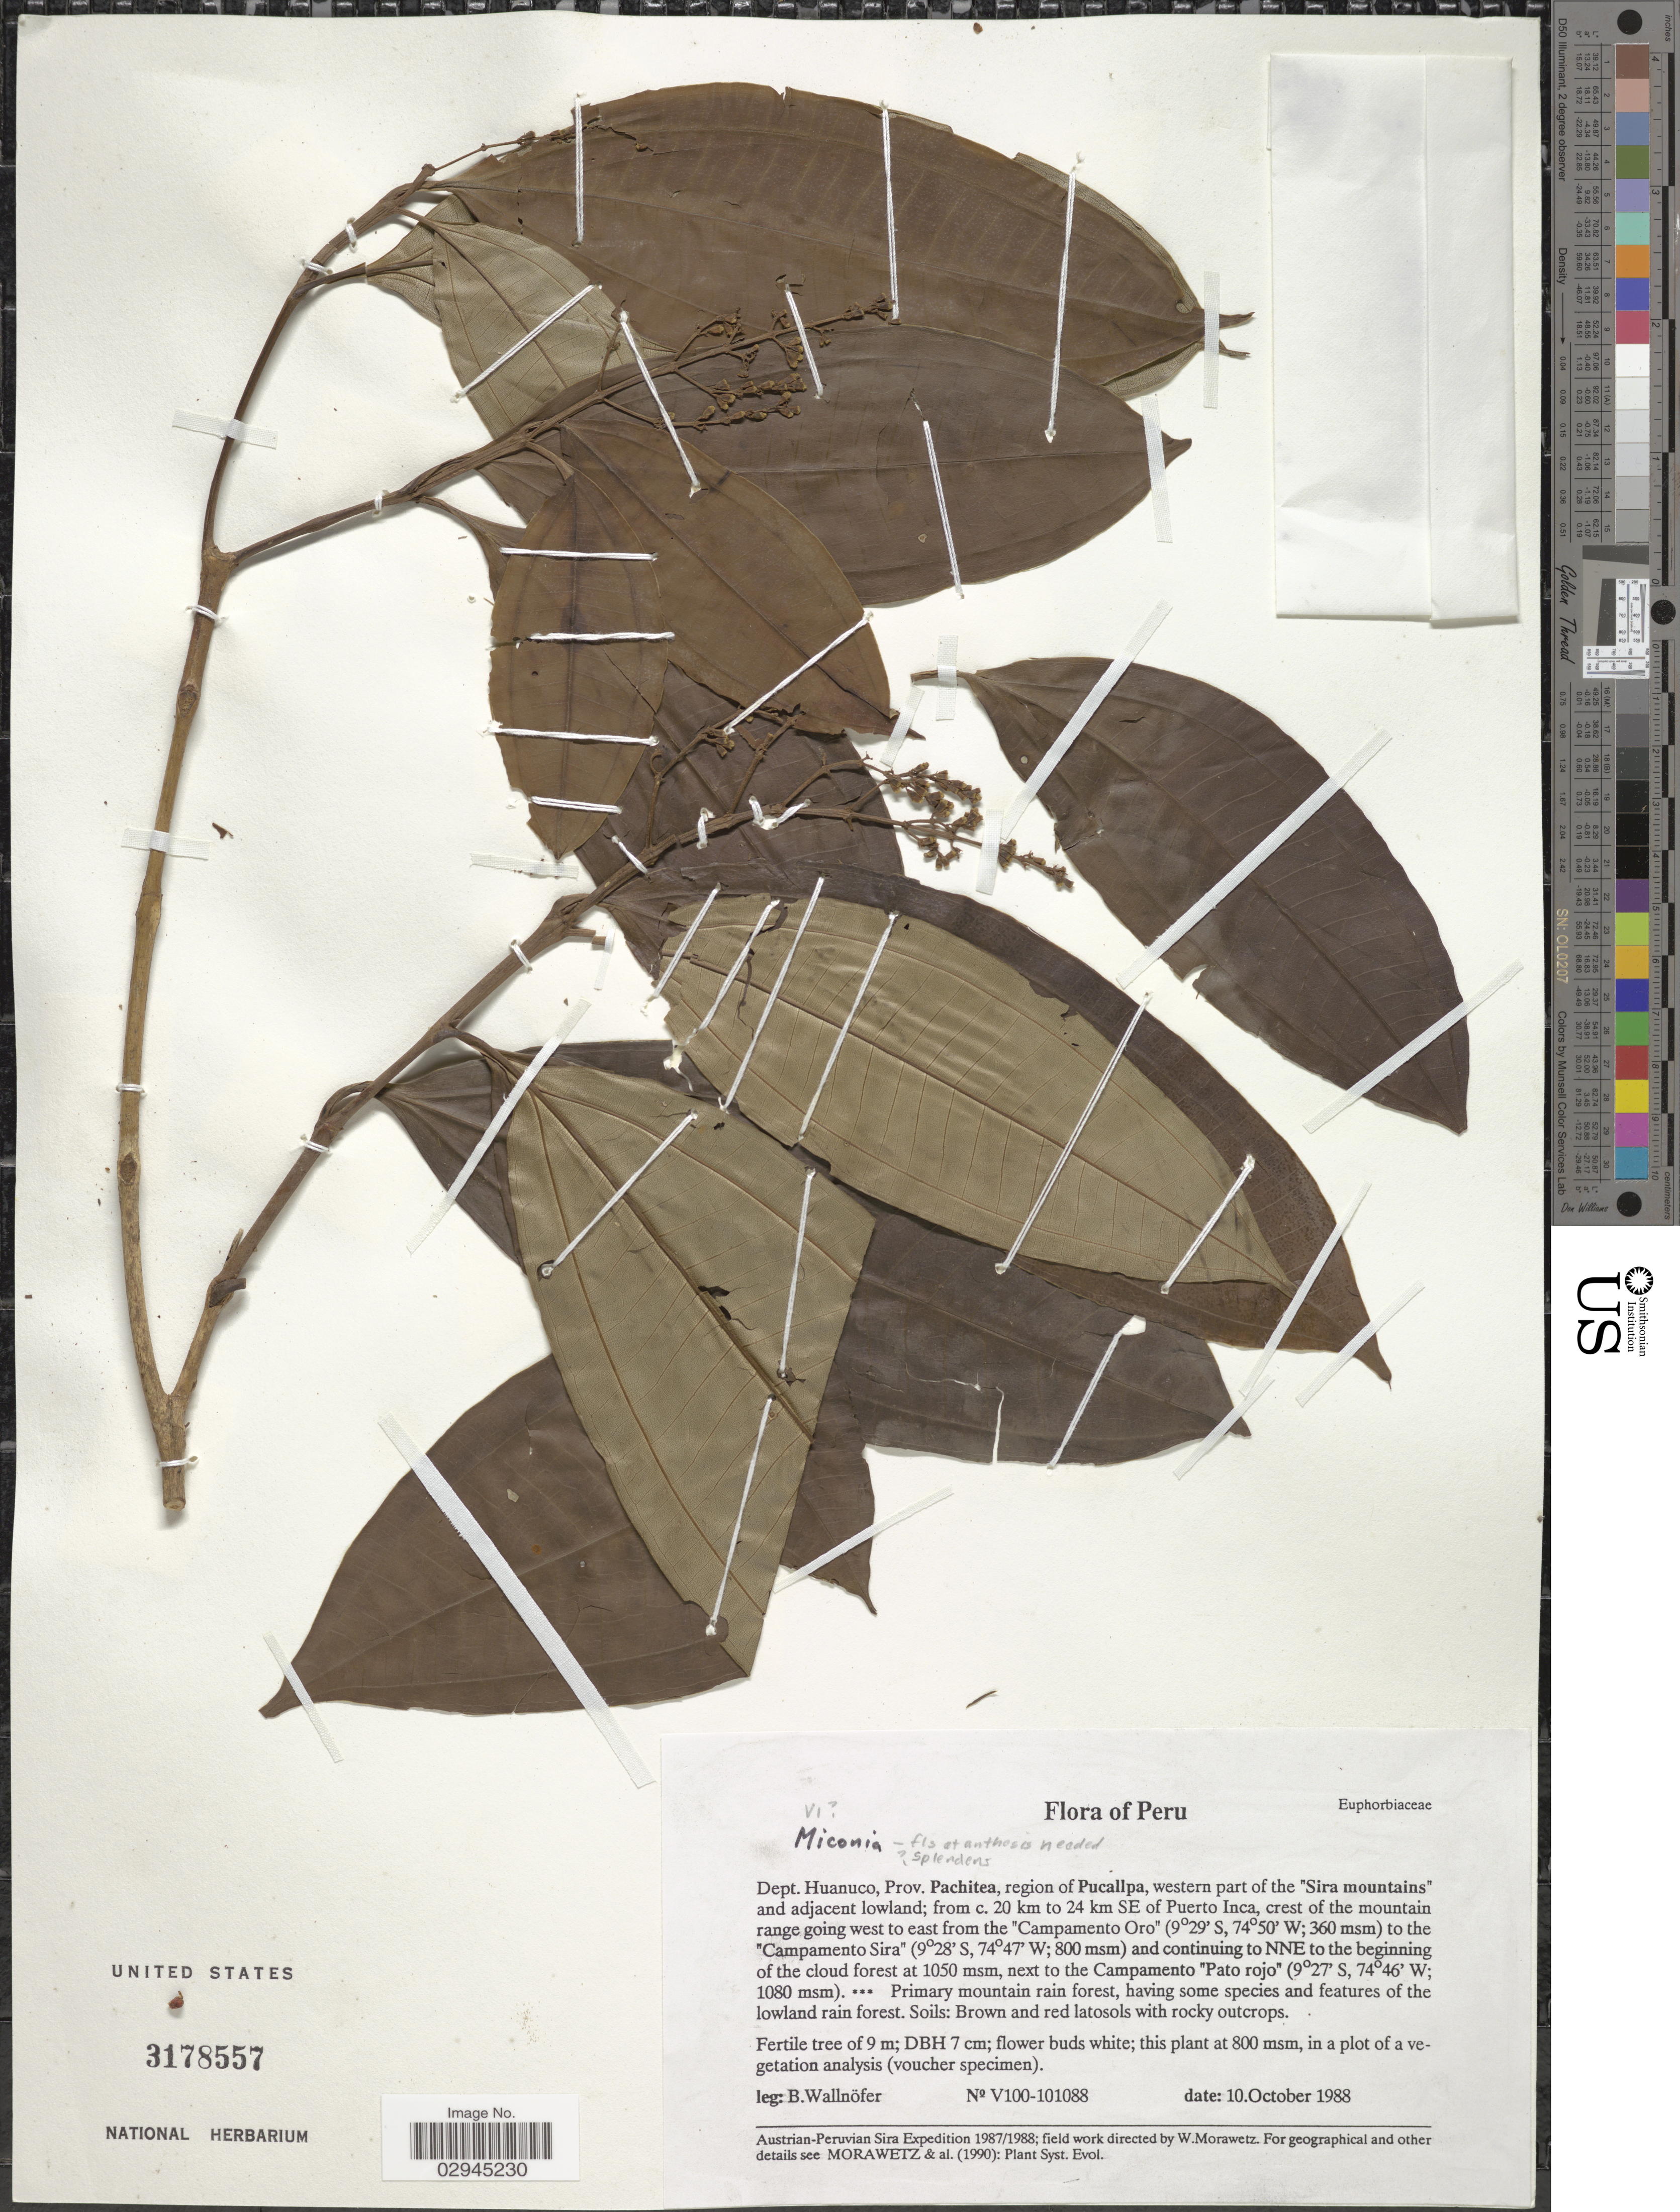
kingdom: Plantae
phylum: Tracheophyta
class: Magnoliopsida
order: Myrtales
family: Melastomataceae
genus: Miconia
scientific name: Miconia sp.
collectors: B. Wallnöfer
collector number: V100-101088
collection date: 1988-10-10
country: Peru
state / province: Huánuco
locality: Dept. Huanuco, Prov. Pachitea, region of Pucallpa, western part of the "Sira mountains" and adjacent lowland; from c.20 km to 24 km SE of Puerto Inca, crest of the mountain range going west to east from the "Campamento Oro" to the "Campamento Sira" and continuing to NNE to the beginning of the cloud forest, next to the Campamento "Pato rojo".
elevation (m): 360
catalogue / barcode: US 3178557